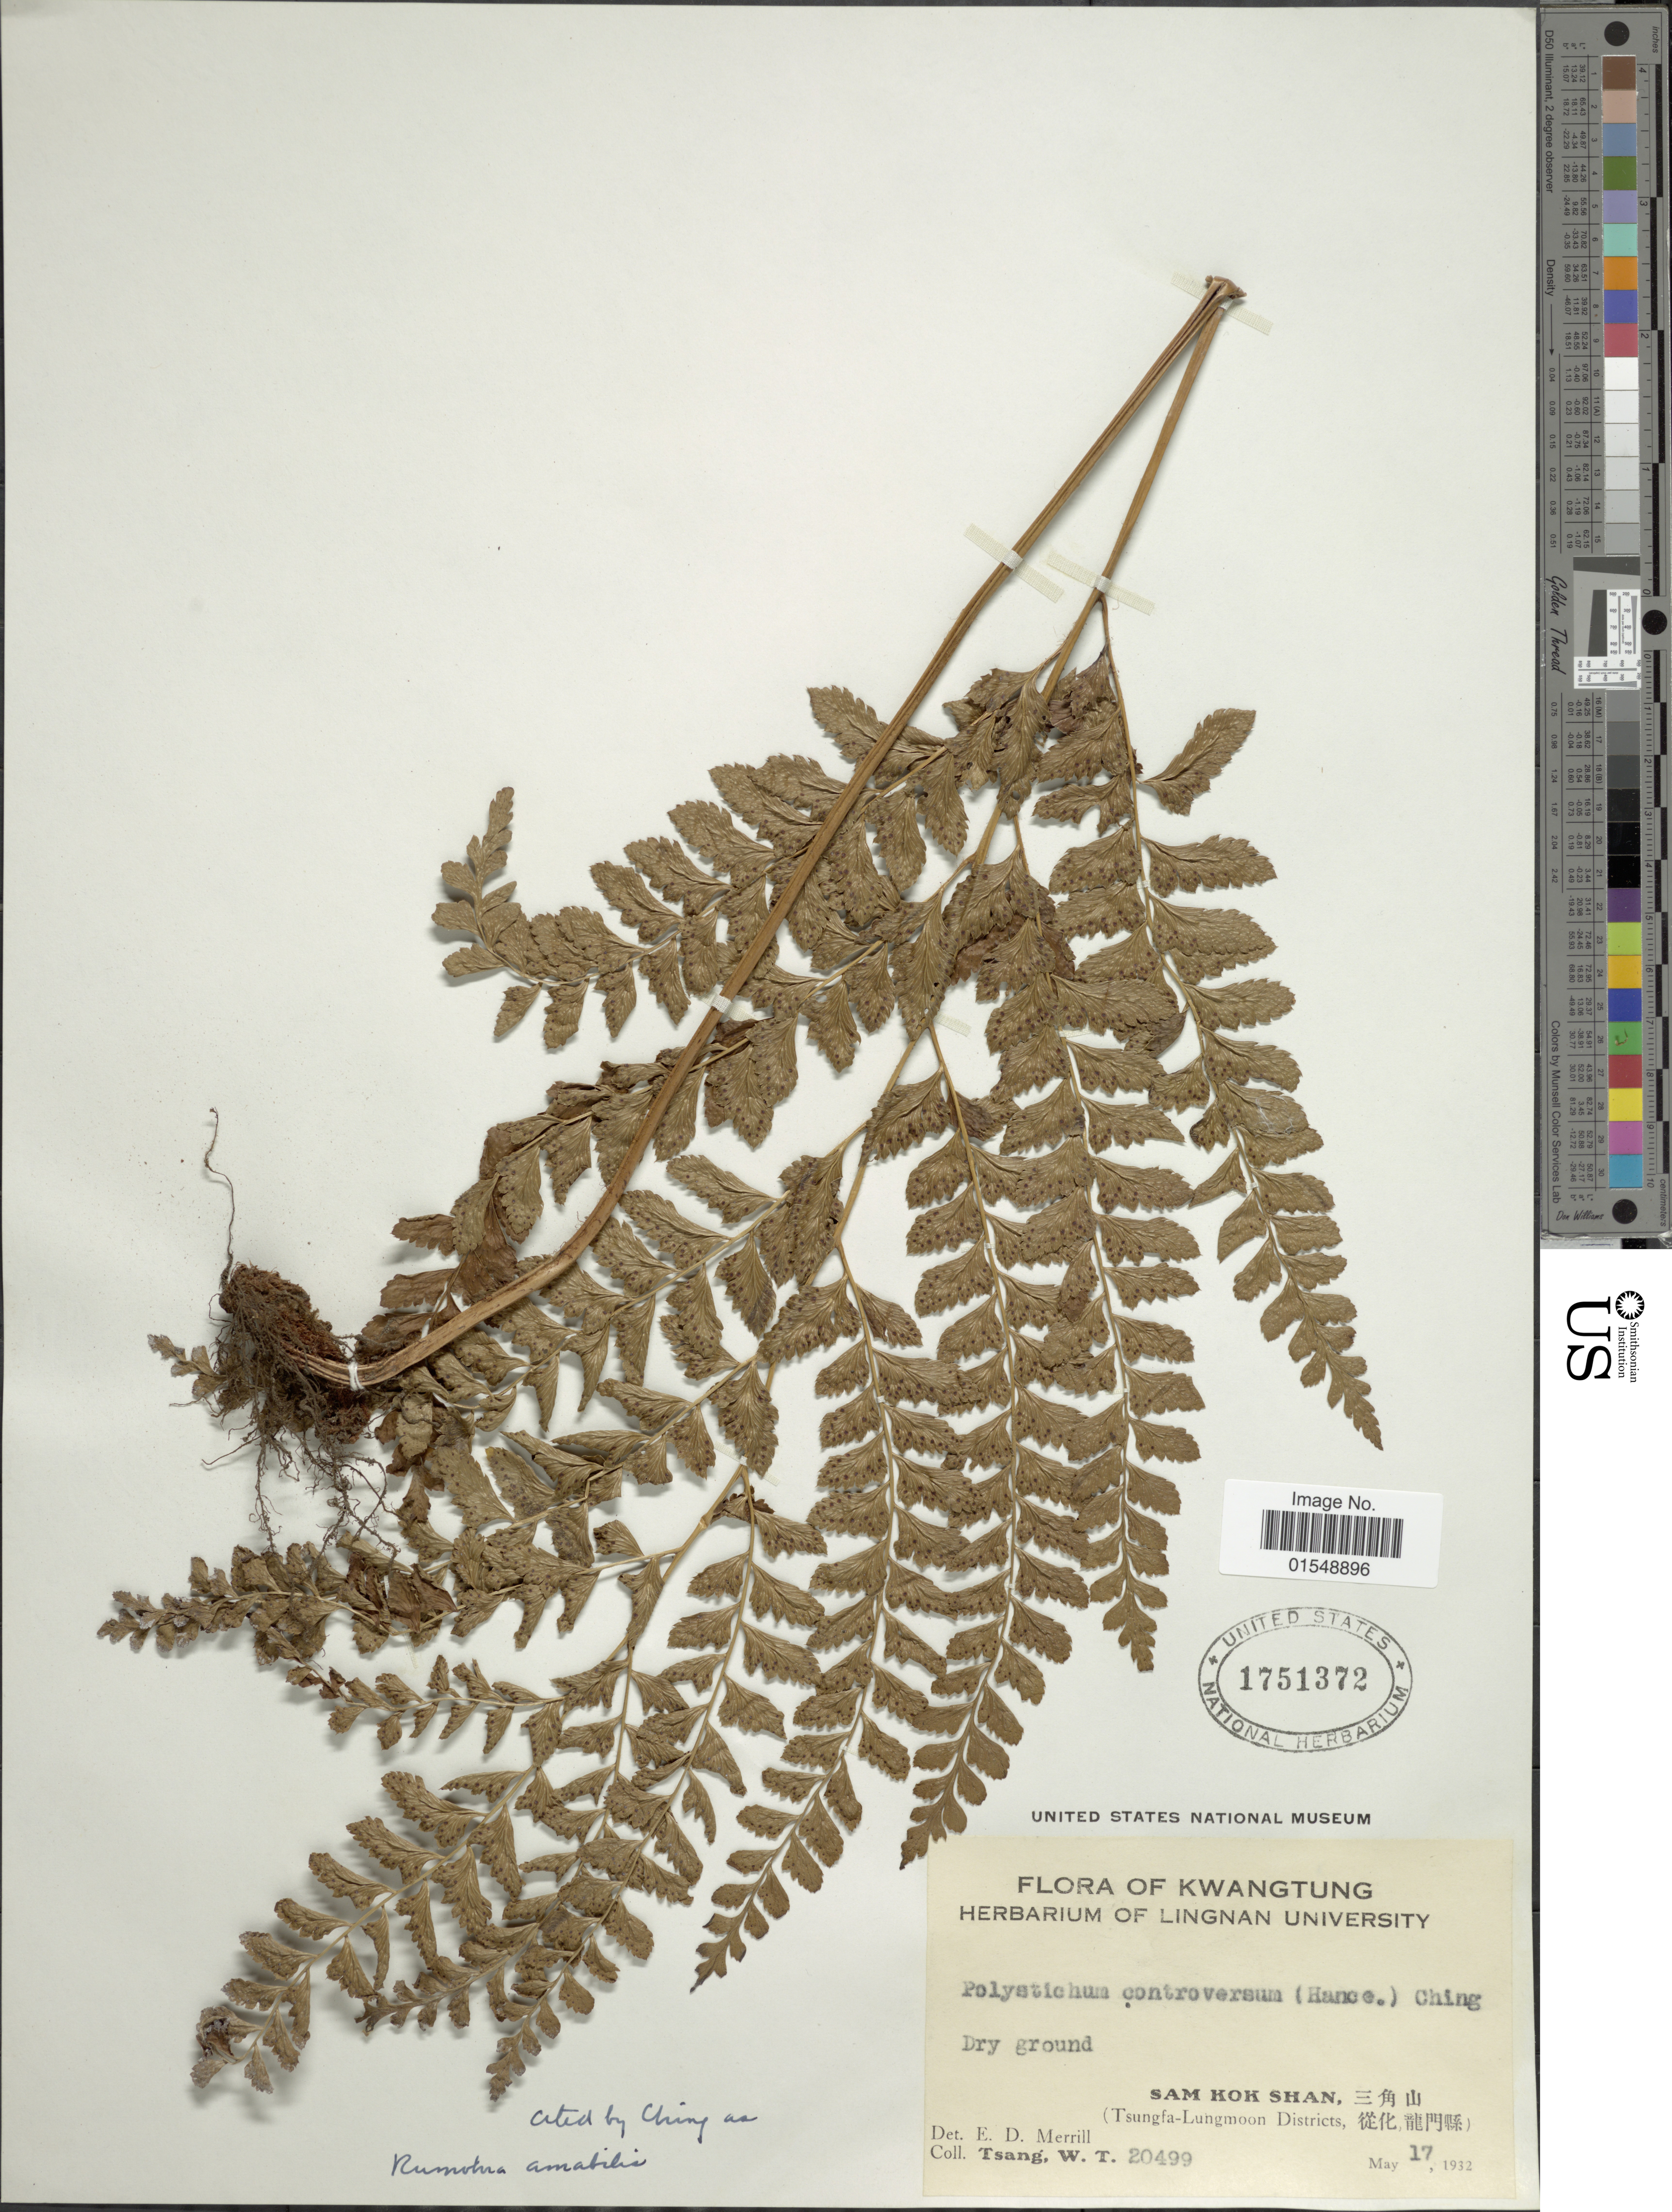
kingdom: Plantae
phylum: Tracheophyta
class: Polypodiopsida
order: Polypodiales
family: Dryopteridaceae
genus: Arachniodes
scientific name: Arachniodes amabilis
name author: (Blume) Tindale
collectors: W. T. Tsang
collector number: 20499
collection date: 1932-05-17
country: China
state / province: Guangdong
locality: Kwangtung, Sam Kok Shan (Tsungfa- Lungmoon Districts)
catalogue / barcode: US 1751372